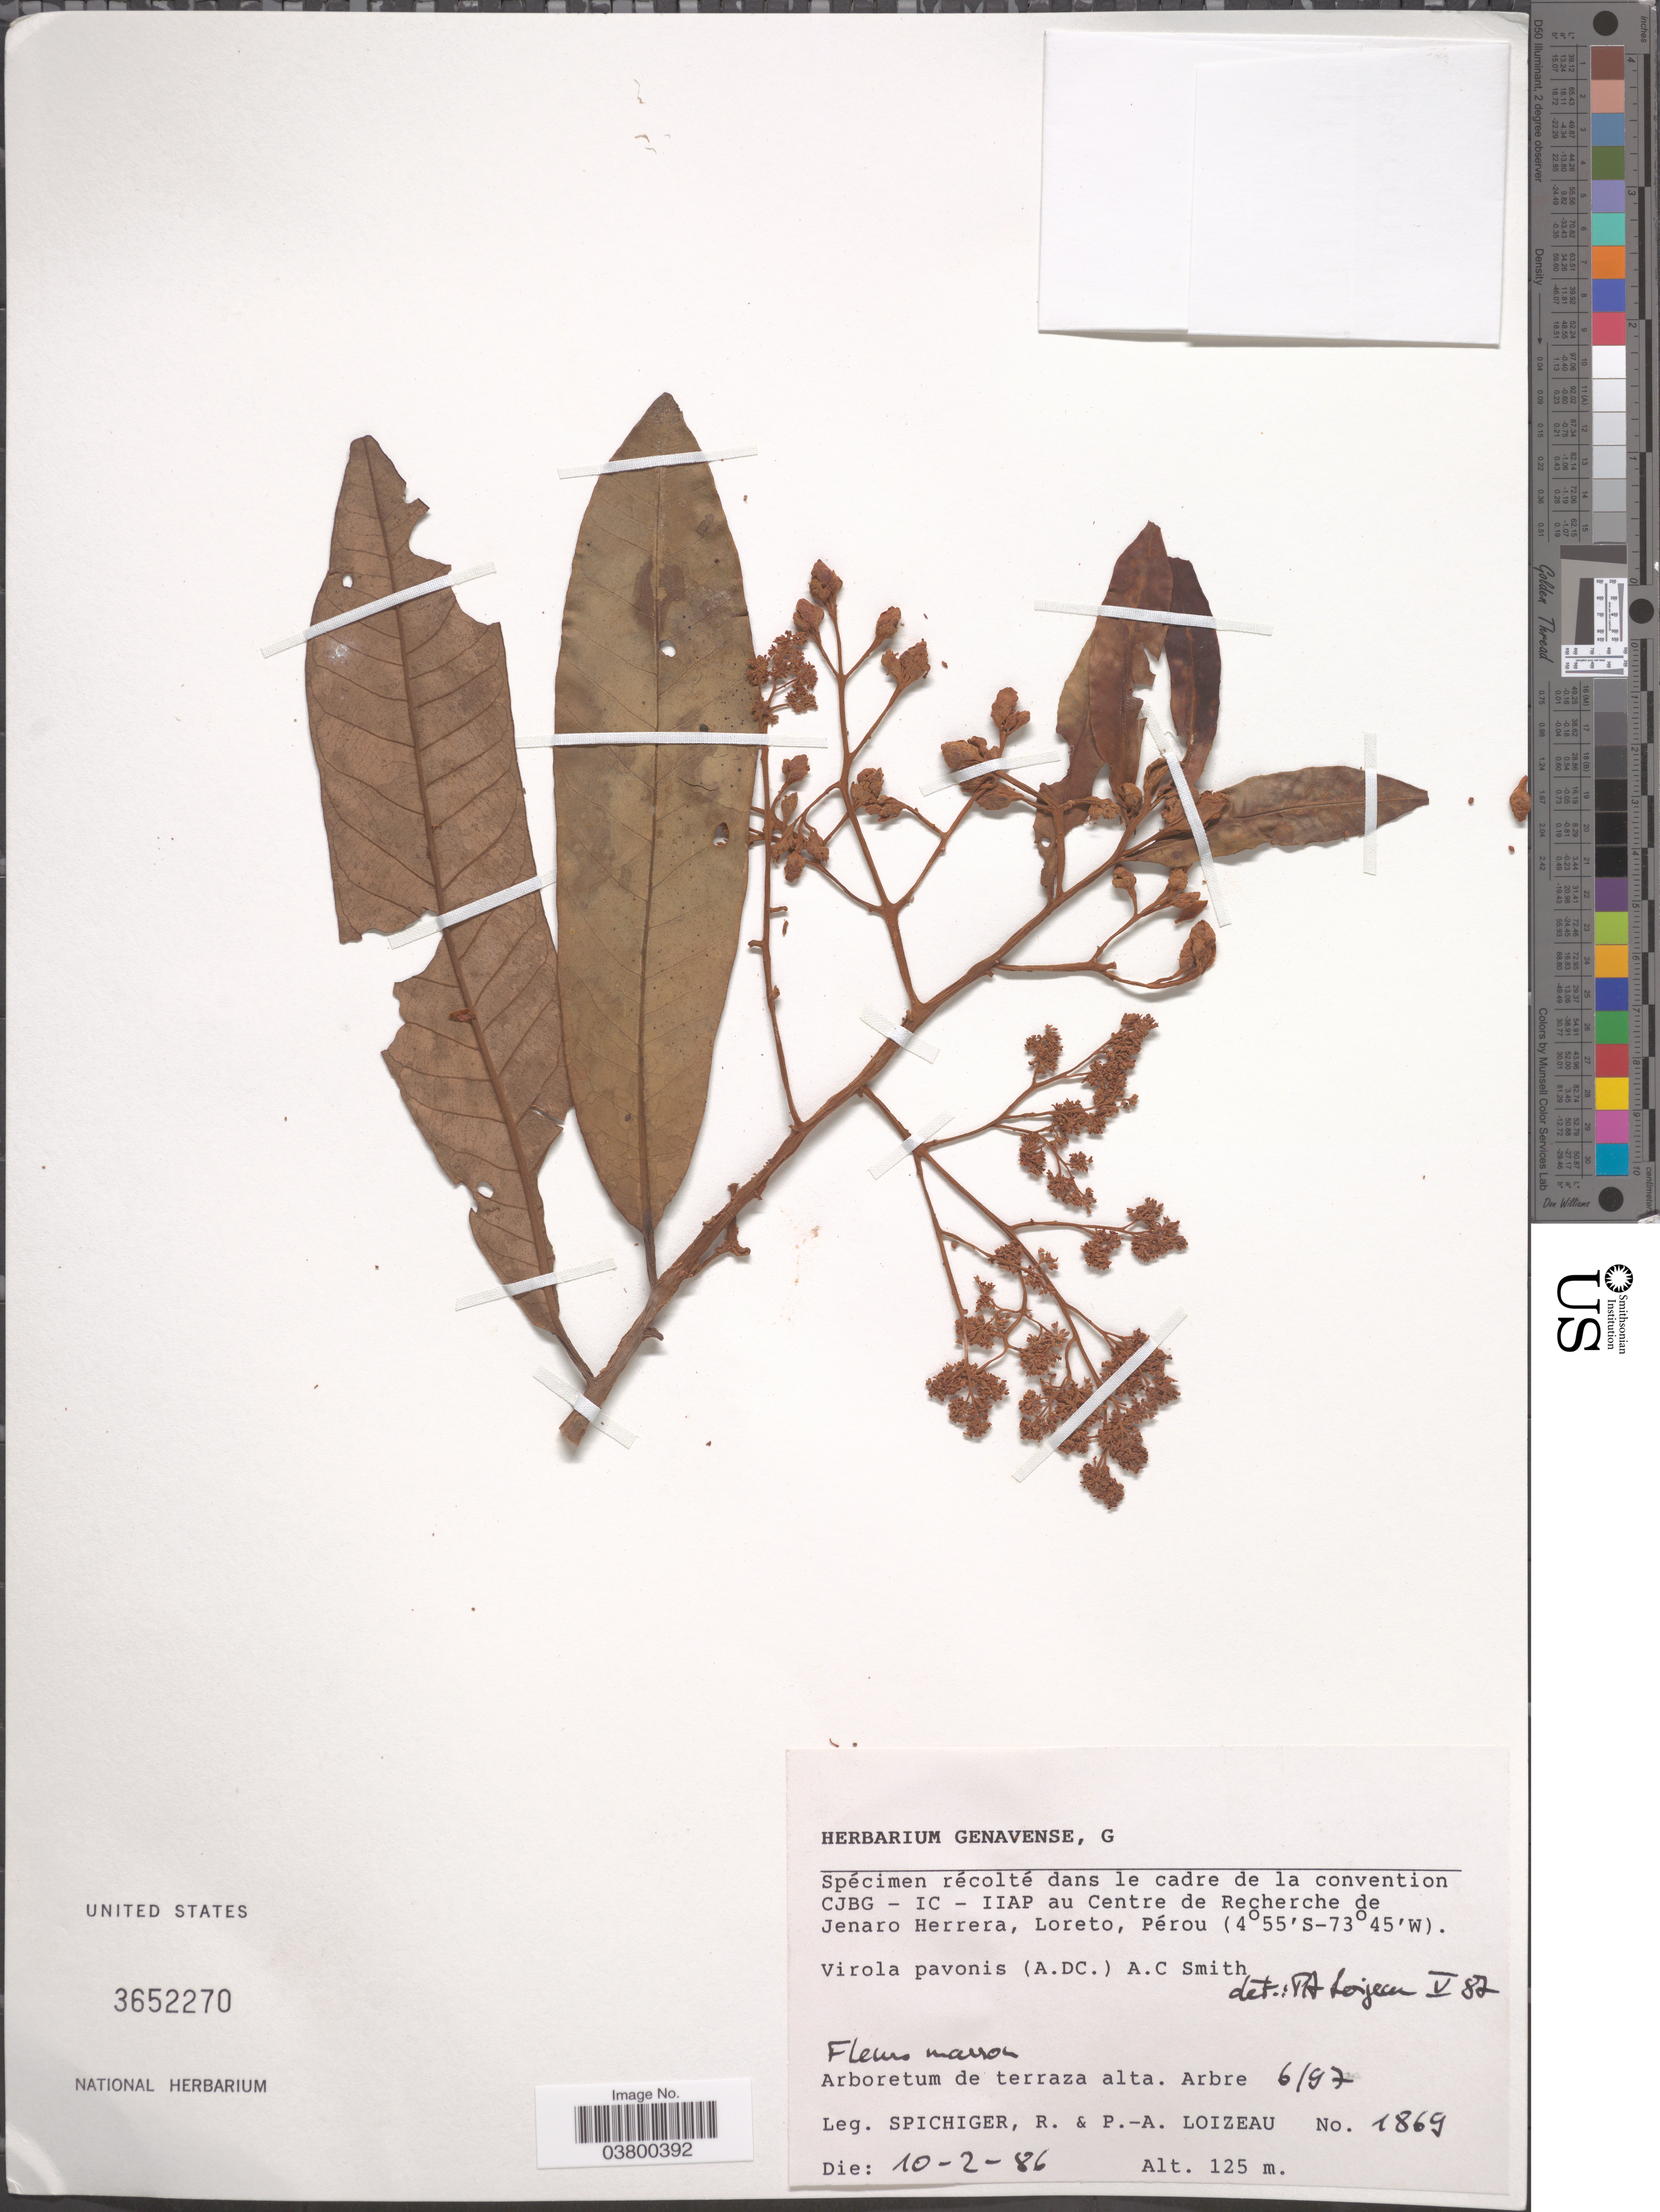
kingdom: Plantae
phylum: Tracheophyta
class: Magnoliopsida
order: Magnoliales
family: Myristicaceae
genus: Virola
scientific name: Virola pavonis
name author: (A. DC.) A.C. Sm.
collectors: R. Spichiger & P. Loizeau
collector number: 1869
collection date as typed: Transcribed d/m/y: 10/2/86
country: Peru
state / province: Loreto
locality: Centre de Recherche de Jenaro Herrera, Loreto, Pérou. Arboretum de terraza alta - Arbre 6/97.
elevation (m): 125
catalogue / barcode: US 3652270